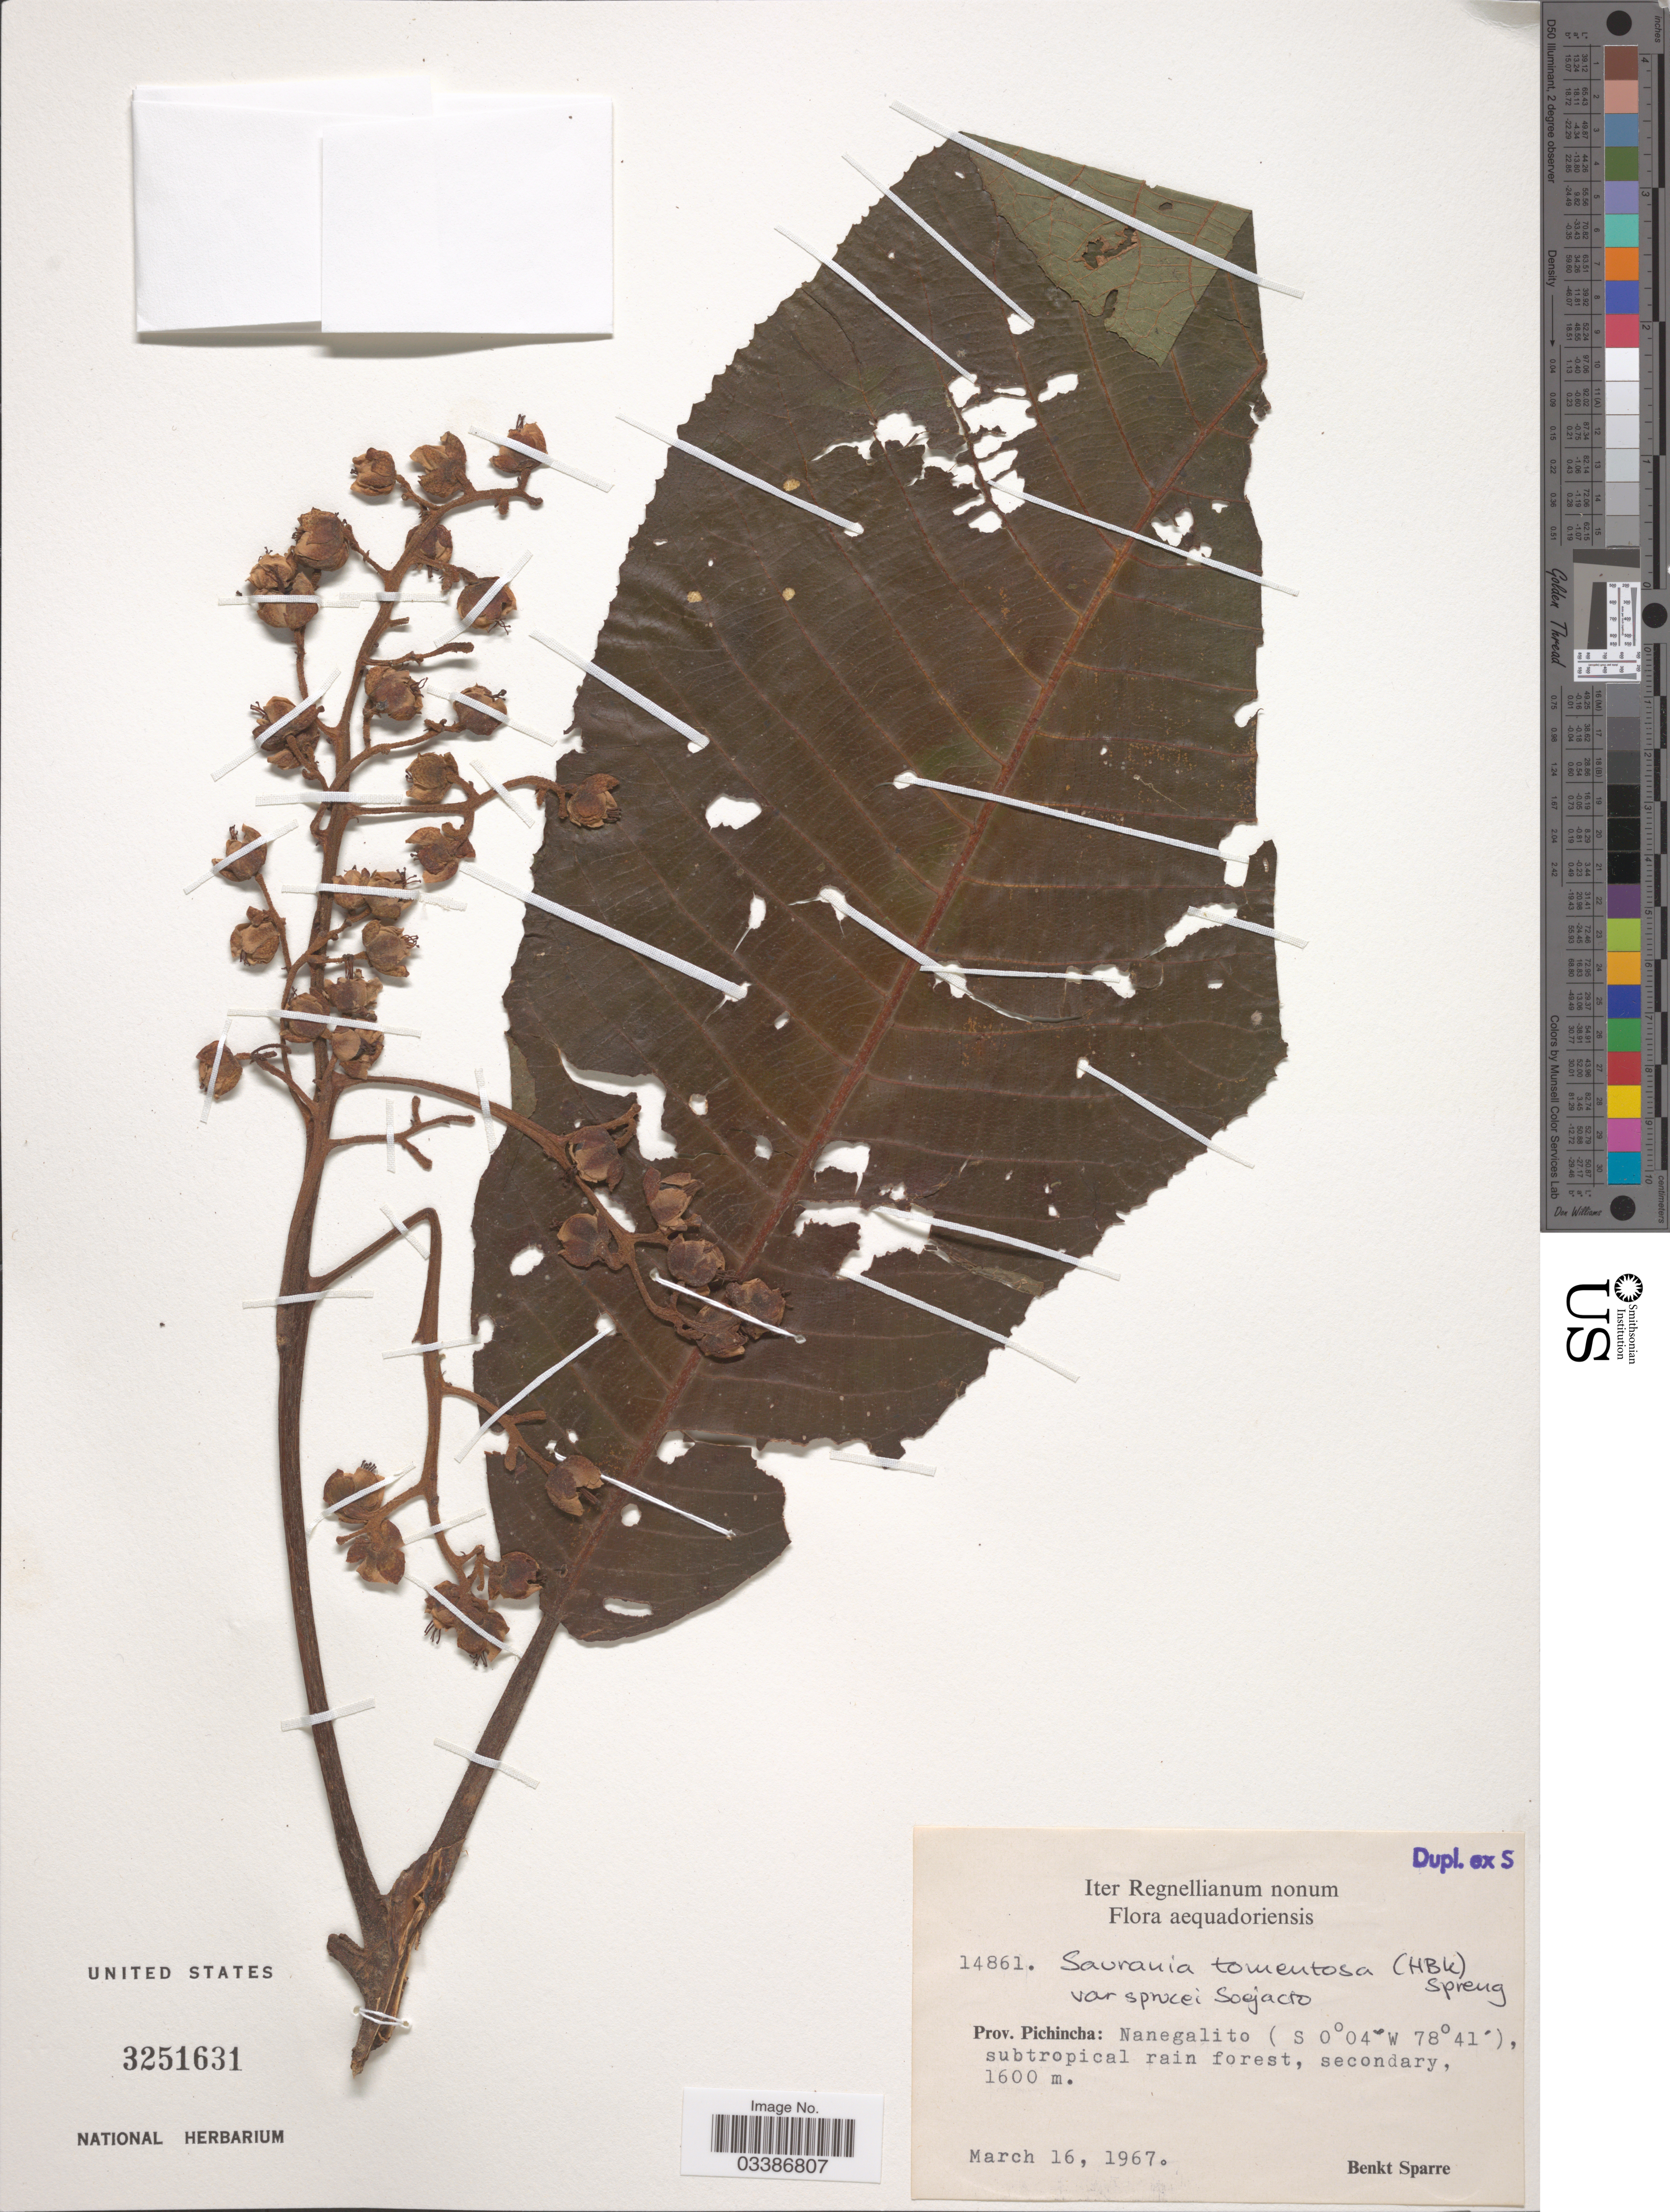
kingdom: Plantae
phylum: Tracheophyta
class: Magnoliopsida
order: Ericales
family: Actinidiaceae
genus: Saurauia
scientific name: Saurauia tomentosa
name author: (Kunth) Spreng.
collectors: B. Sparre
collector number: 14861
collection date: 1967-03-16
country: Ecuador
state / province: Pichincha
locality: Nanegalito.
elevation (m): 1600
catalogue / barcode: US 3251631